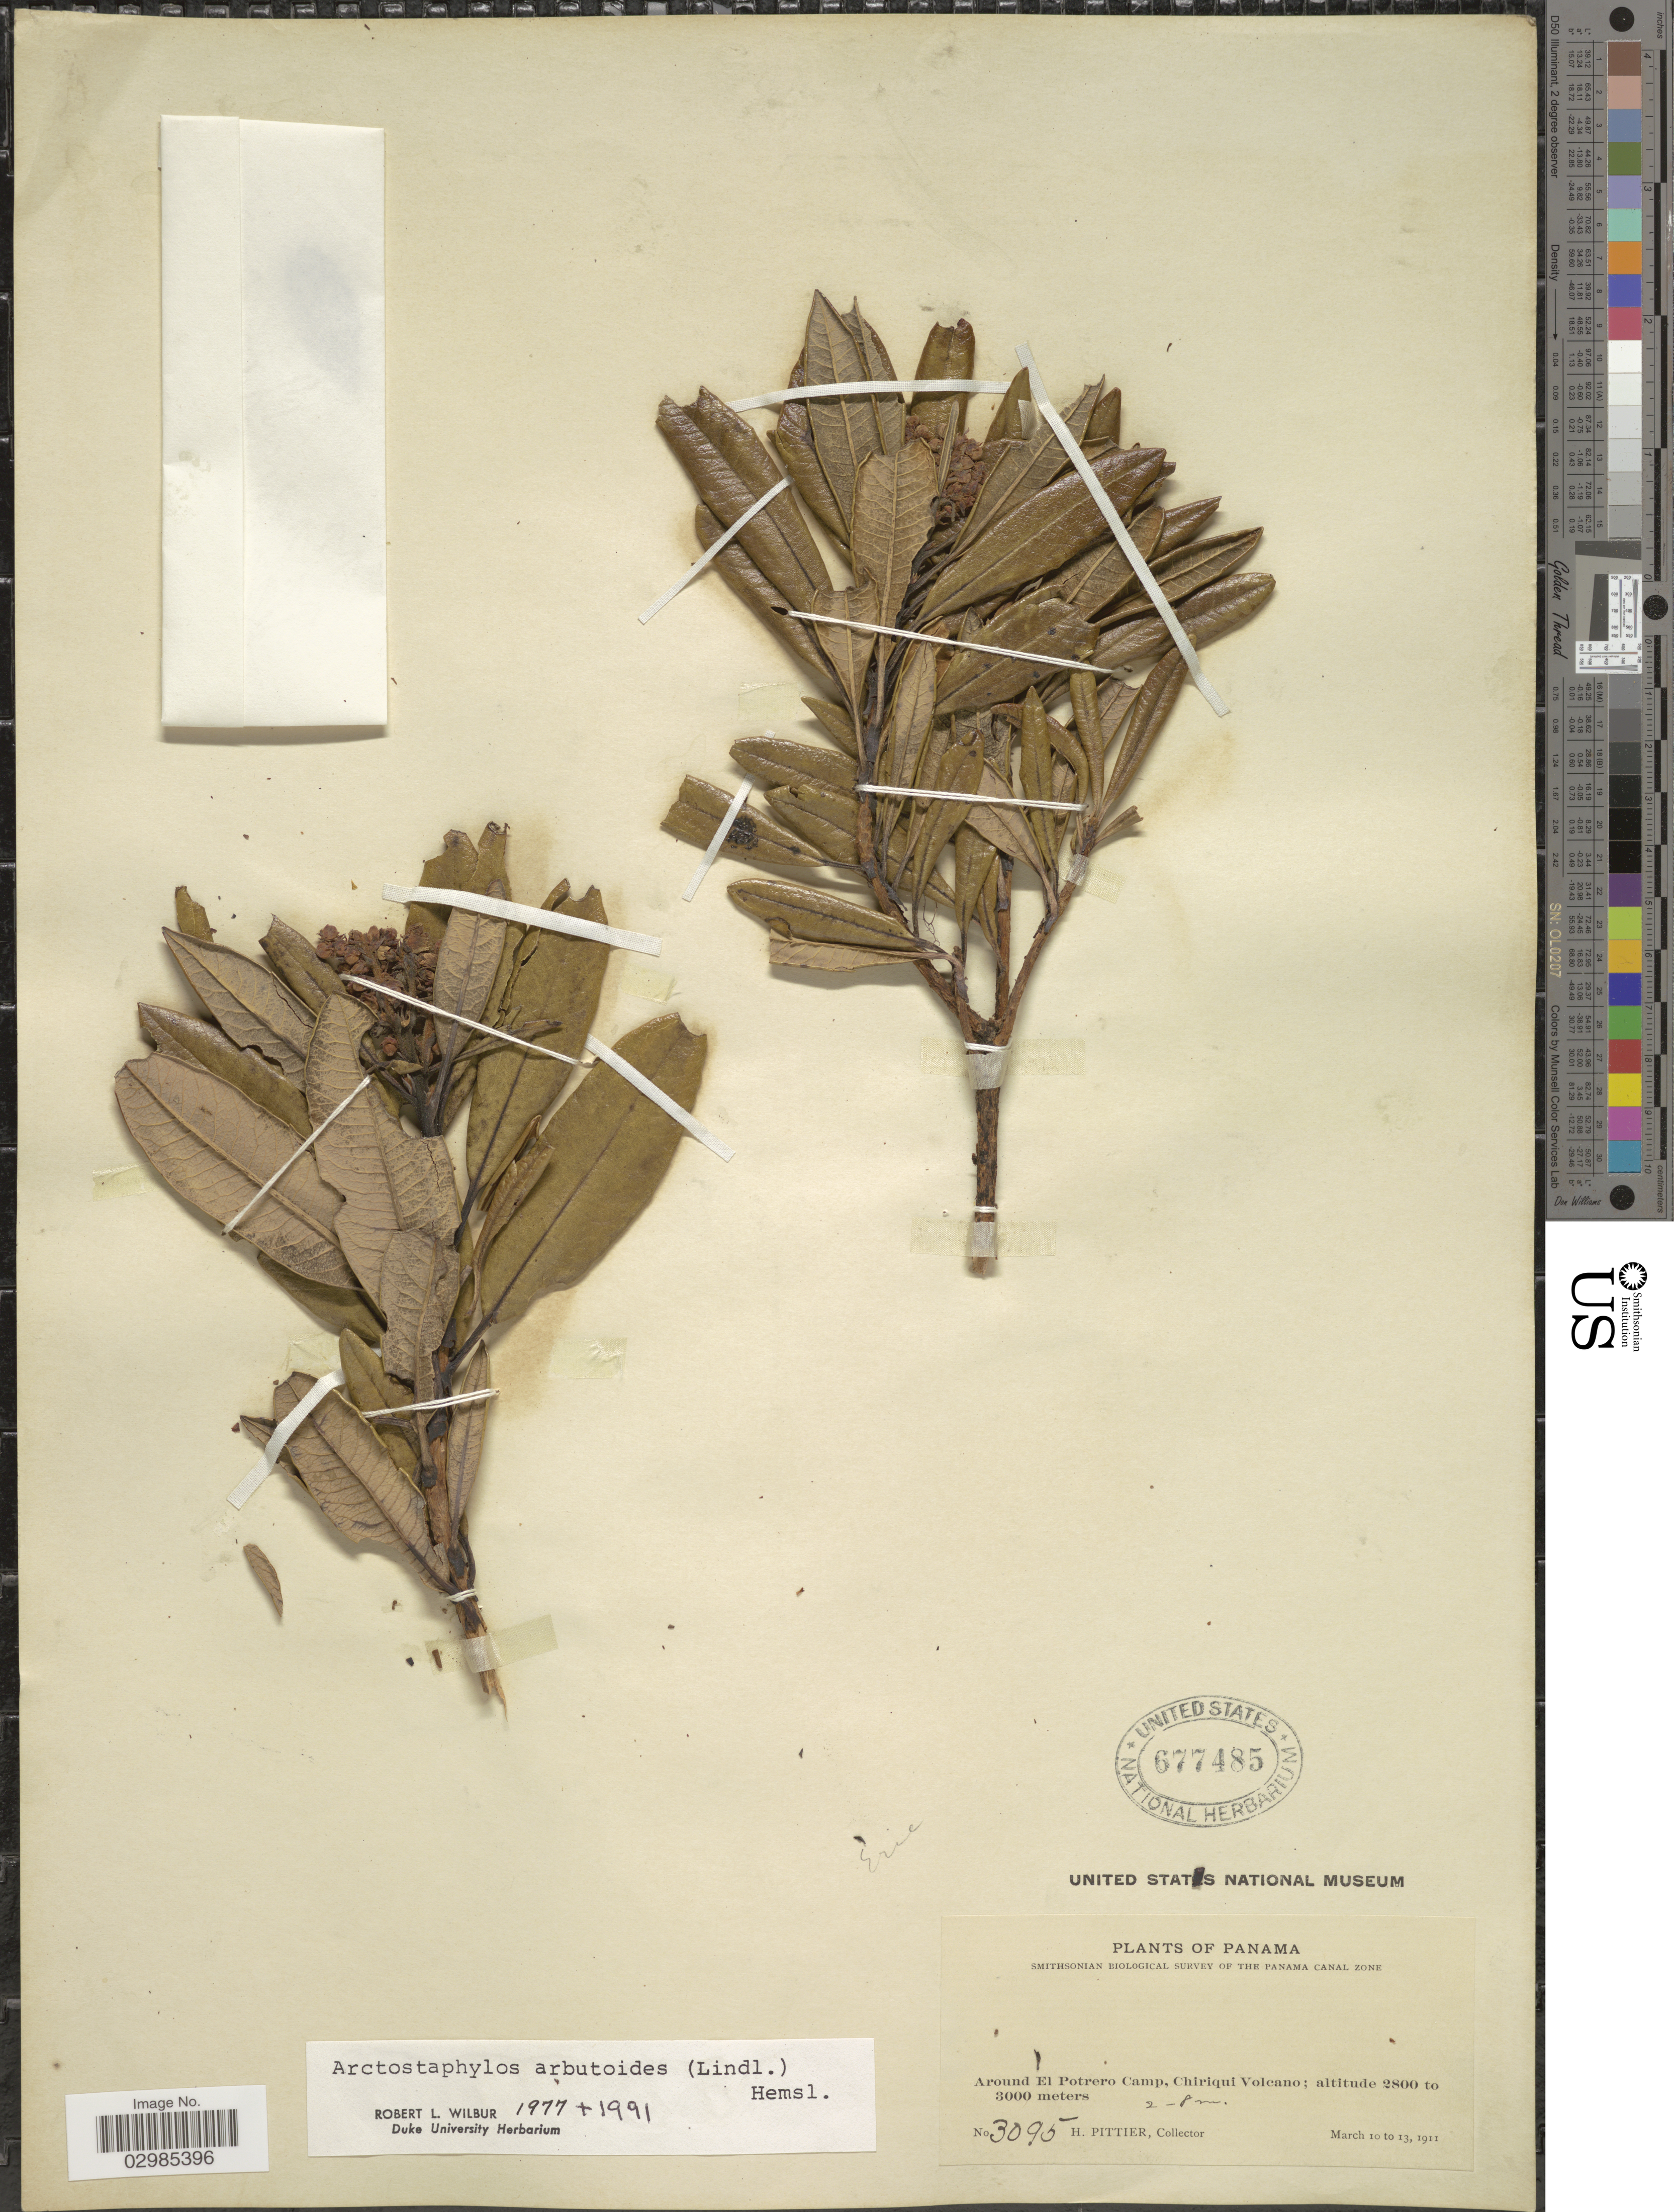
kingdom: Plantae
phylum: Tracheophyta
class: Magnoliopsida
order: Ericales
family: Ericaceae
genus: Arctostaphylos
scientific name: Arctostaphylos arbutoides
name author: (Lindl.) Hemsl.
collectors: H. F. Pittier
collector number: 3095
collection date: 1911-03-10/1911-03-13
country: Panama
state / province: Chiriqui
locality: Around El Potrero Camp, Chiriqui Volcano.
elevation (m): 2800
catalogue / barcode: US 677485